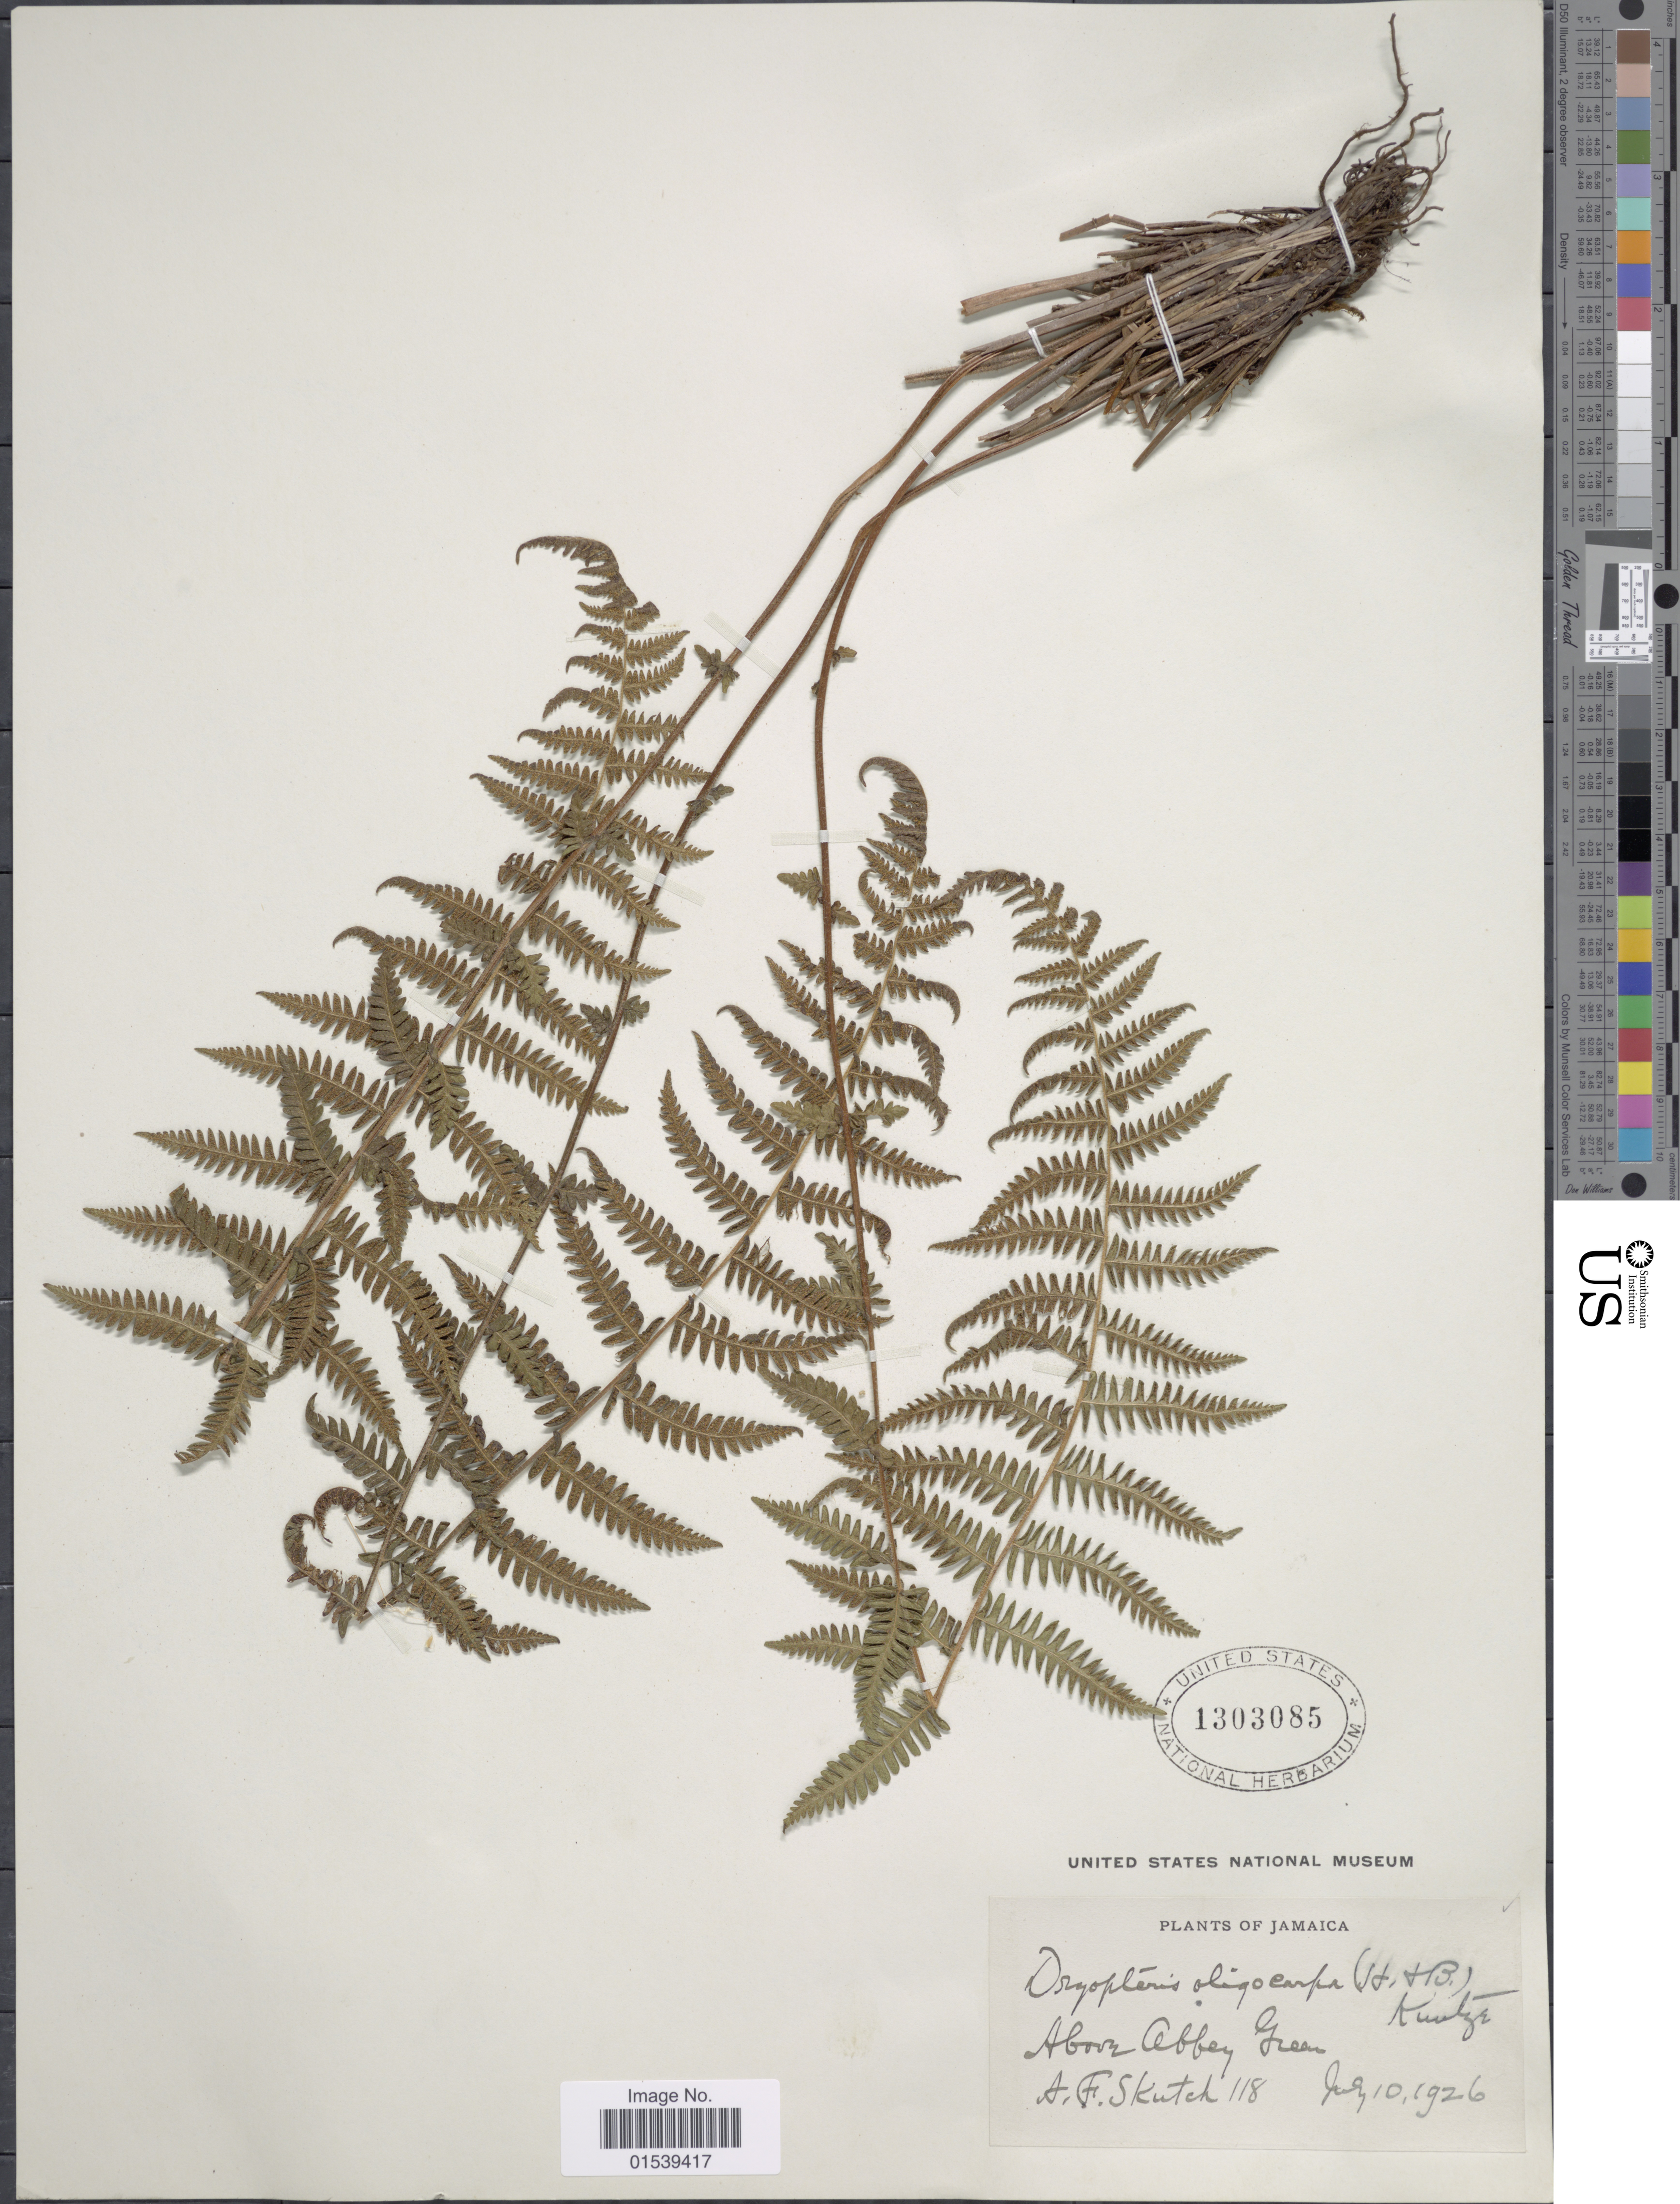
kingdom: Plantae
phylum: Tracheophyta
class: Polypodiopsida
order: Polypodiales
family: Thelypteridaceae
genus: Amauropelta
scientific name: Amauropelta oligocarpa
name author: (Humb. & Bonpl. ex Willd.) Pic. Serm.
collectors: A. F. Skutch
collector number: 118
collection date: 1926-07-10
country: Jamaica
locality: Above Abbey Green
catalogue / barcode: US 1303085